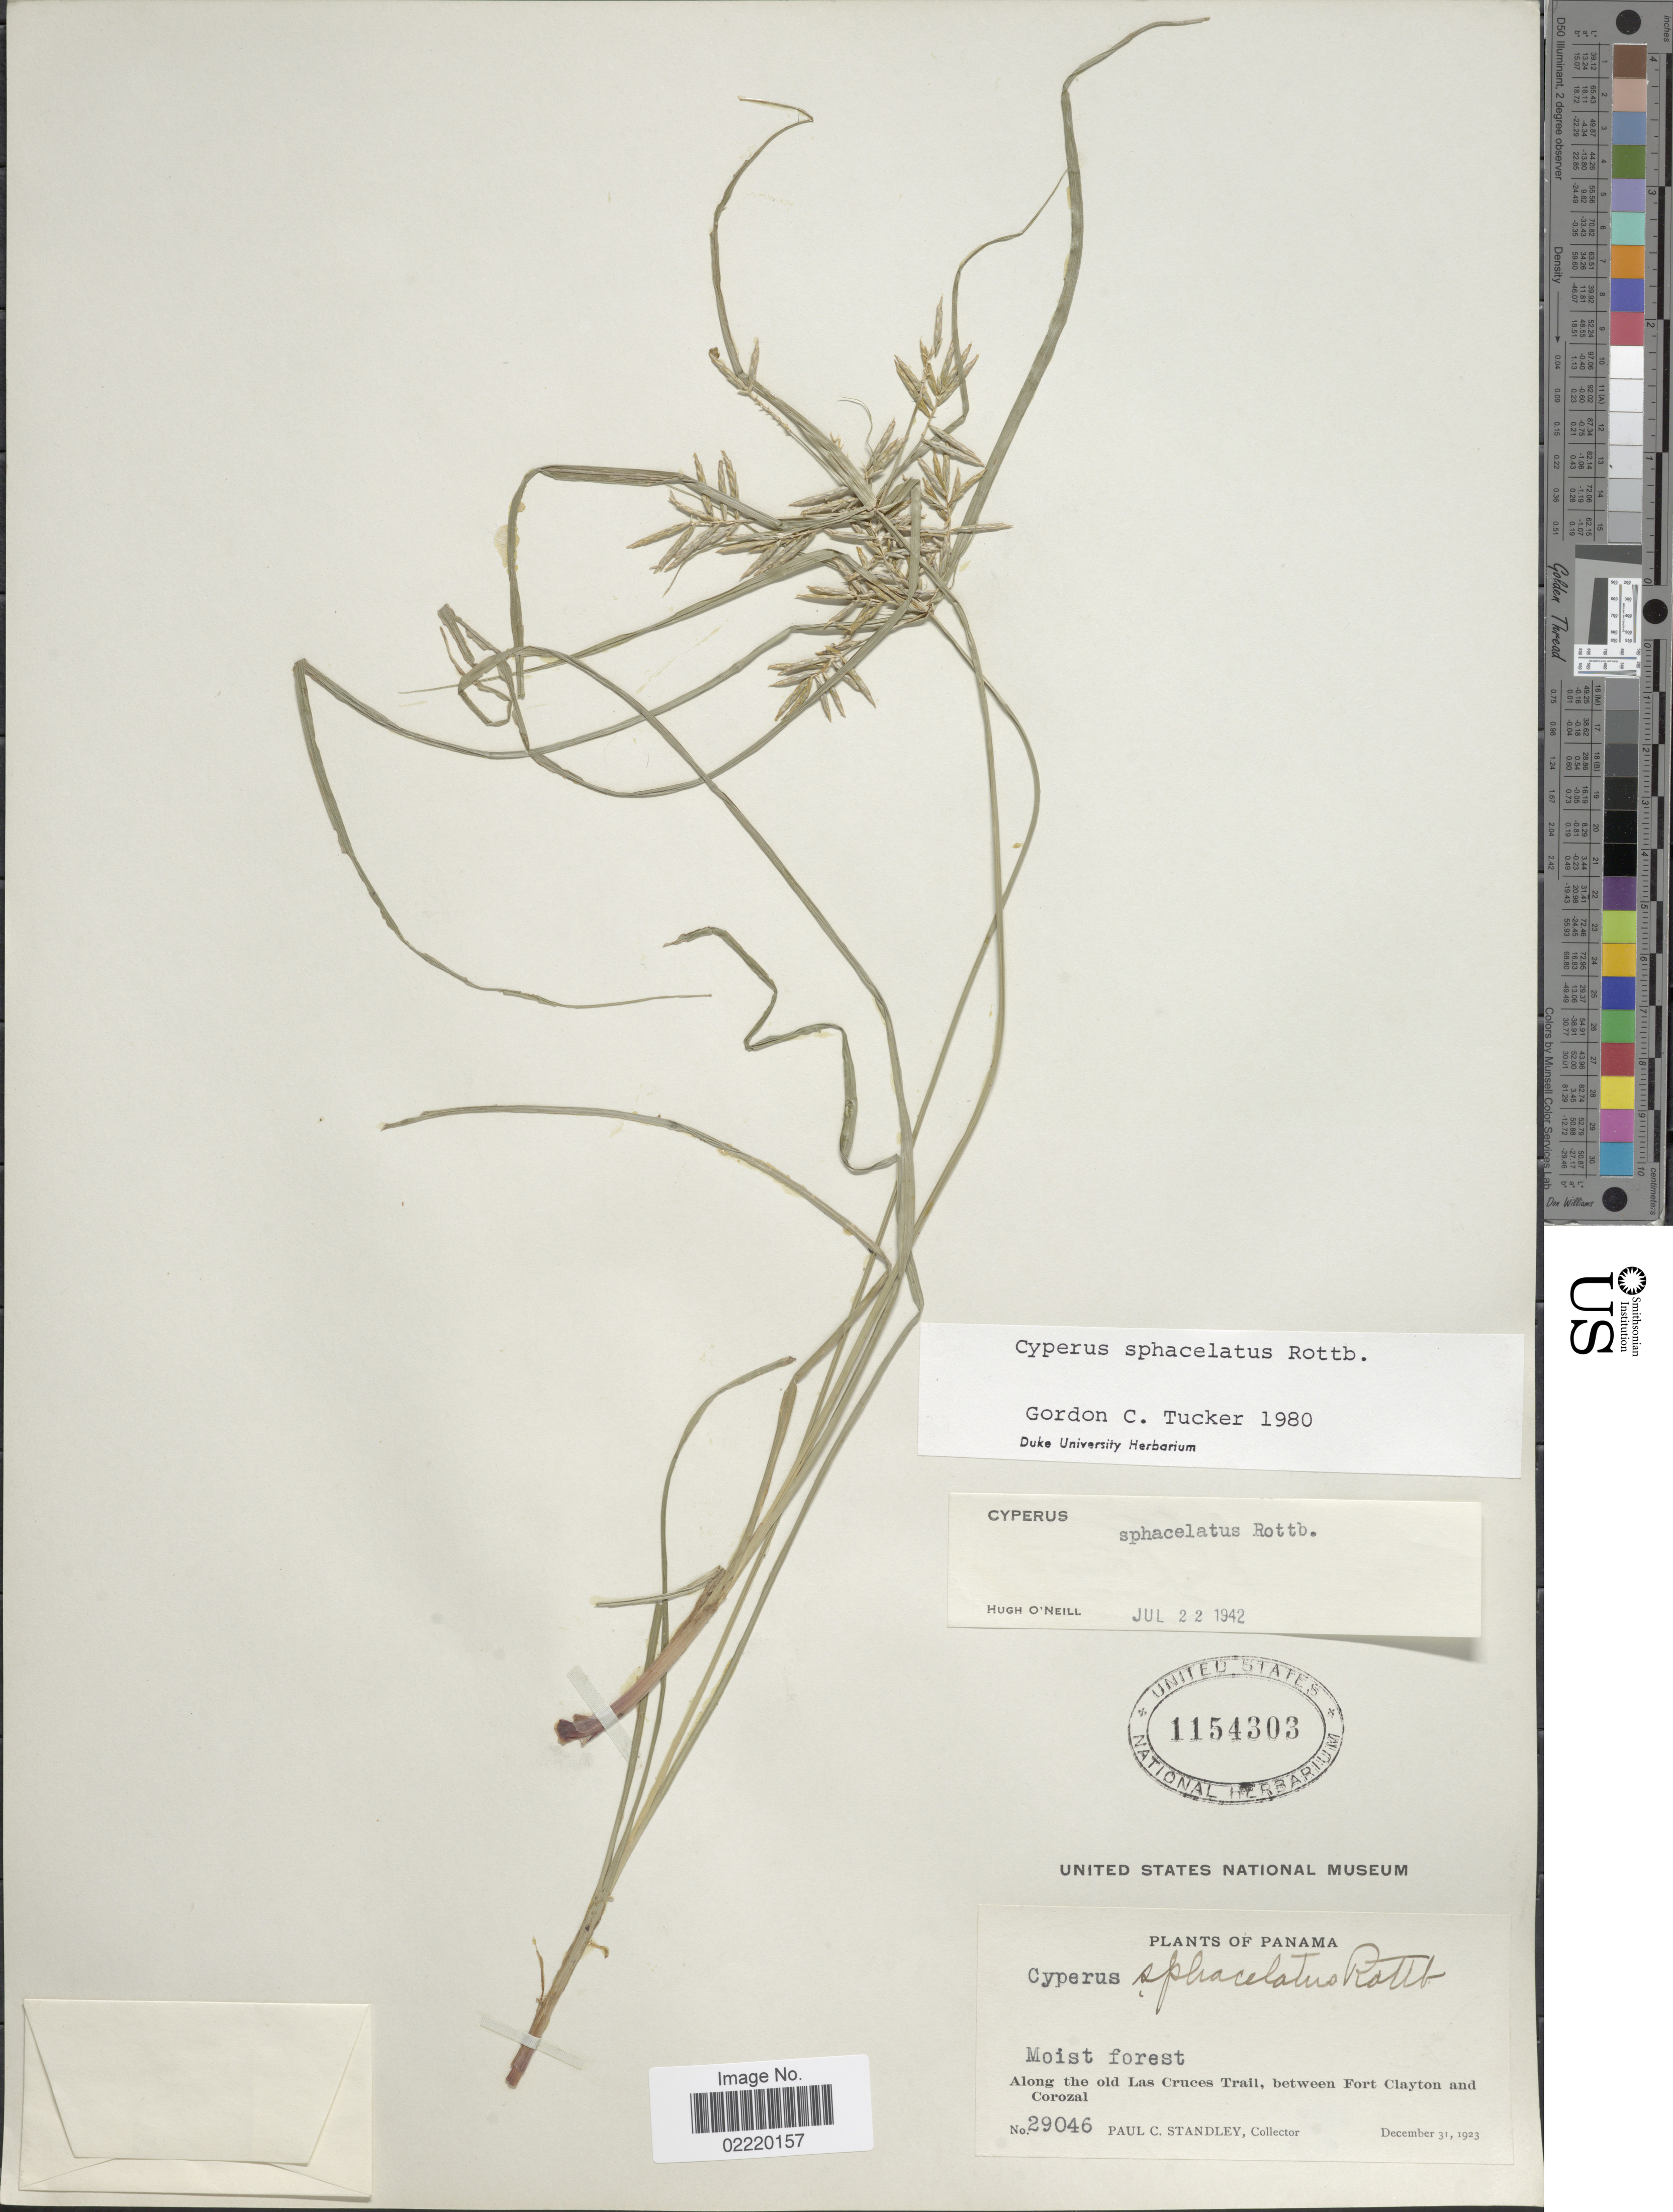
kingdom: Plantae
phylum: Tracheophyta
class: Liliopsida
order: Poales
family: Cyperaceae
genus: Cyperus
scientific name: Cyperus sphacelatus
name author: Rottb.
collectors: P. C. Standley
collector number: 29046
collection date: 1923-12-31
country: Panama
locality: Moist forest, along the old Las Cruces Trail, between Fort Clayton and Corozal.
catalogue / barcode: US 1154303